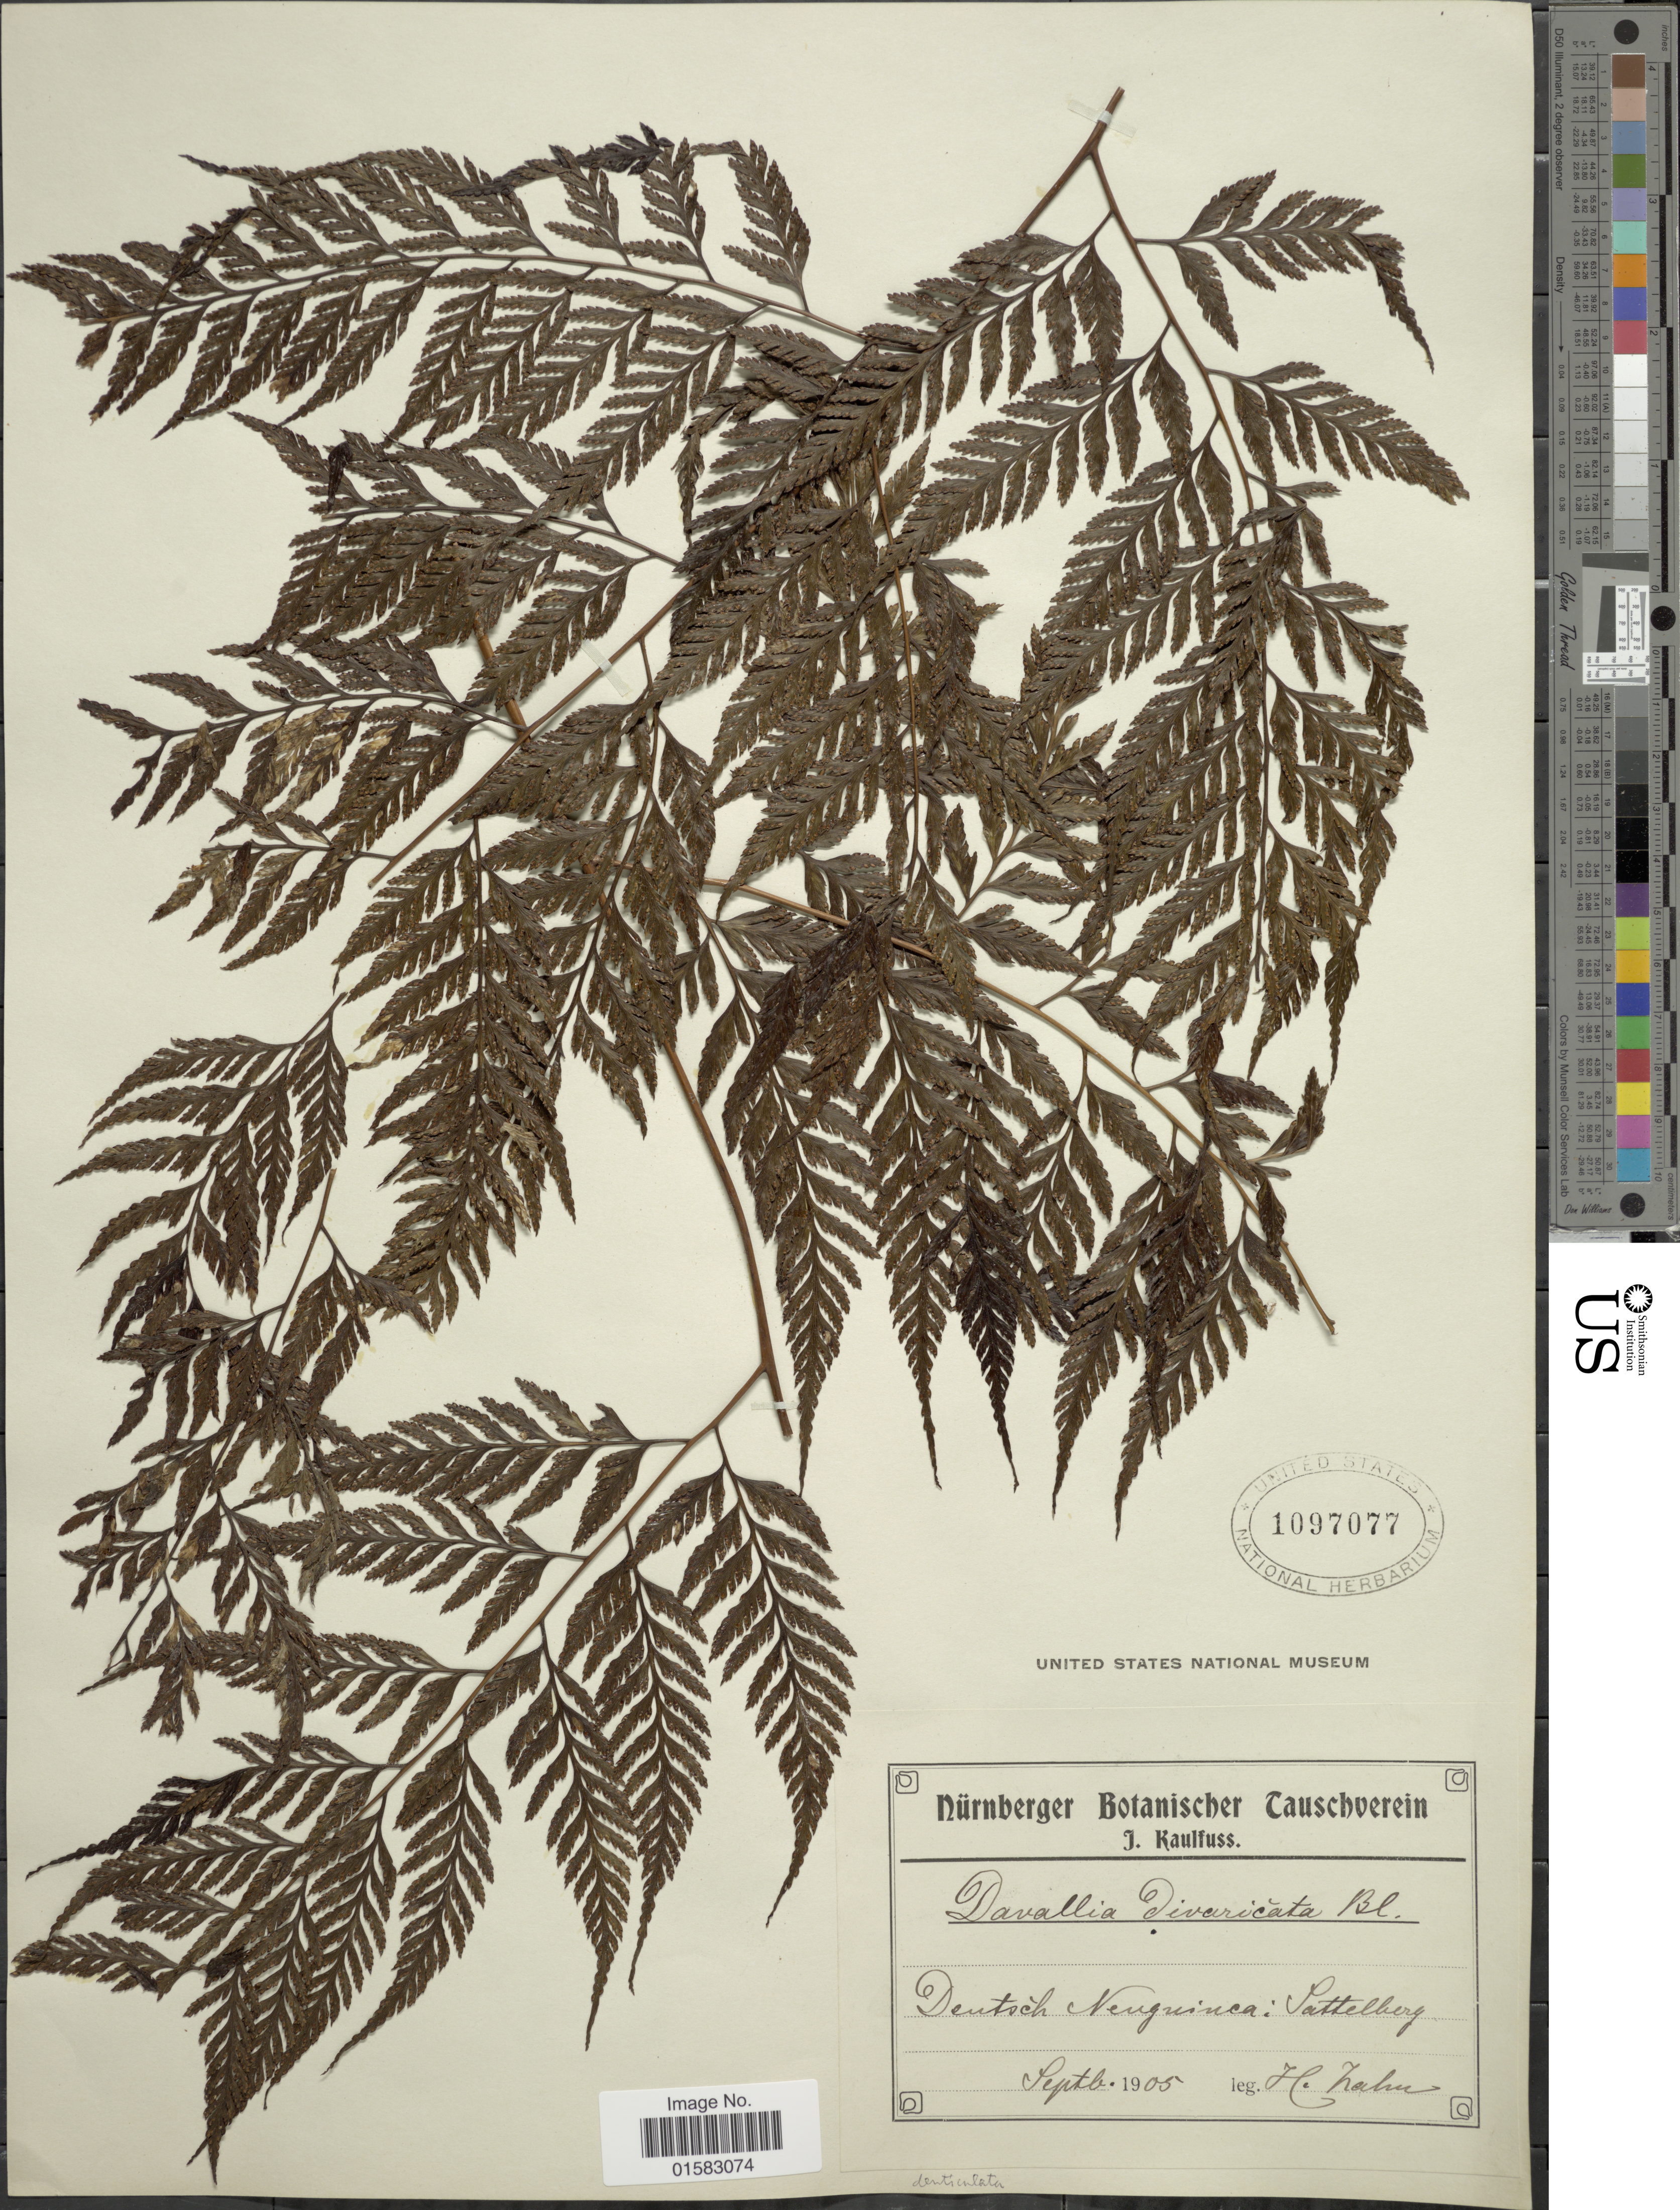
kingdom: Plantae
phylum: Tracheophyta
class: Polypodiopsida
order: Polypodiales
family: Davalliaceae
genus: Davallia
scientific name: Davallia divaricata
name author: Blume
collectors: H. Hahn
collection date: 1905-09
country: Papua New Guinea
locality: Deutch Neugninea: Sattelberg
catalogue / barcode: US 1097077